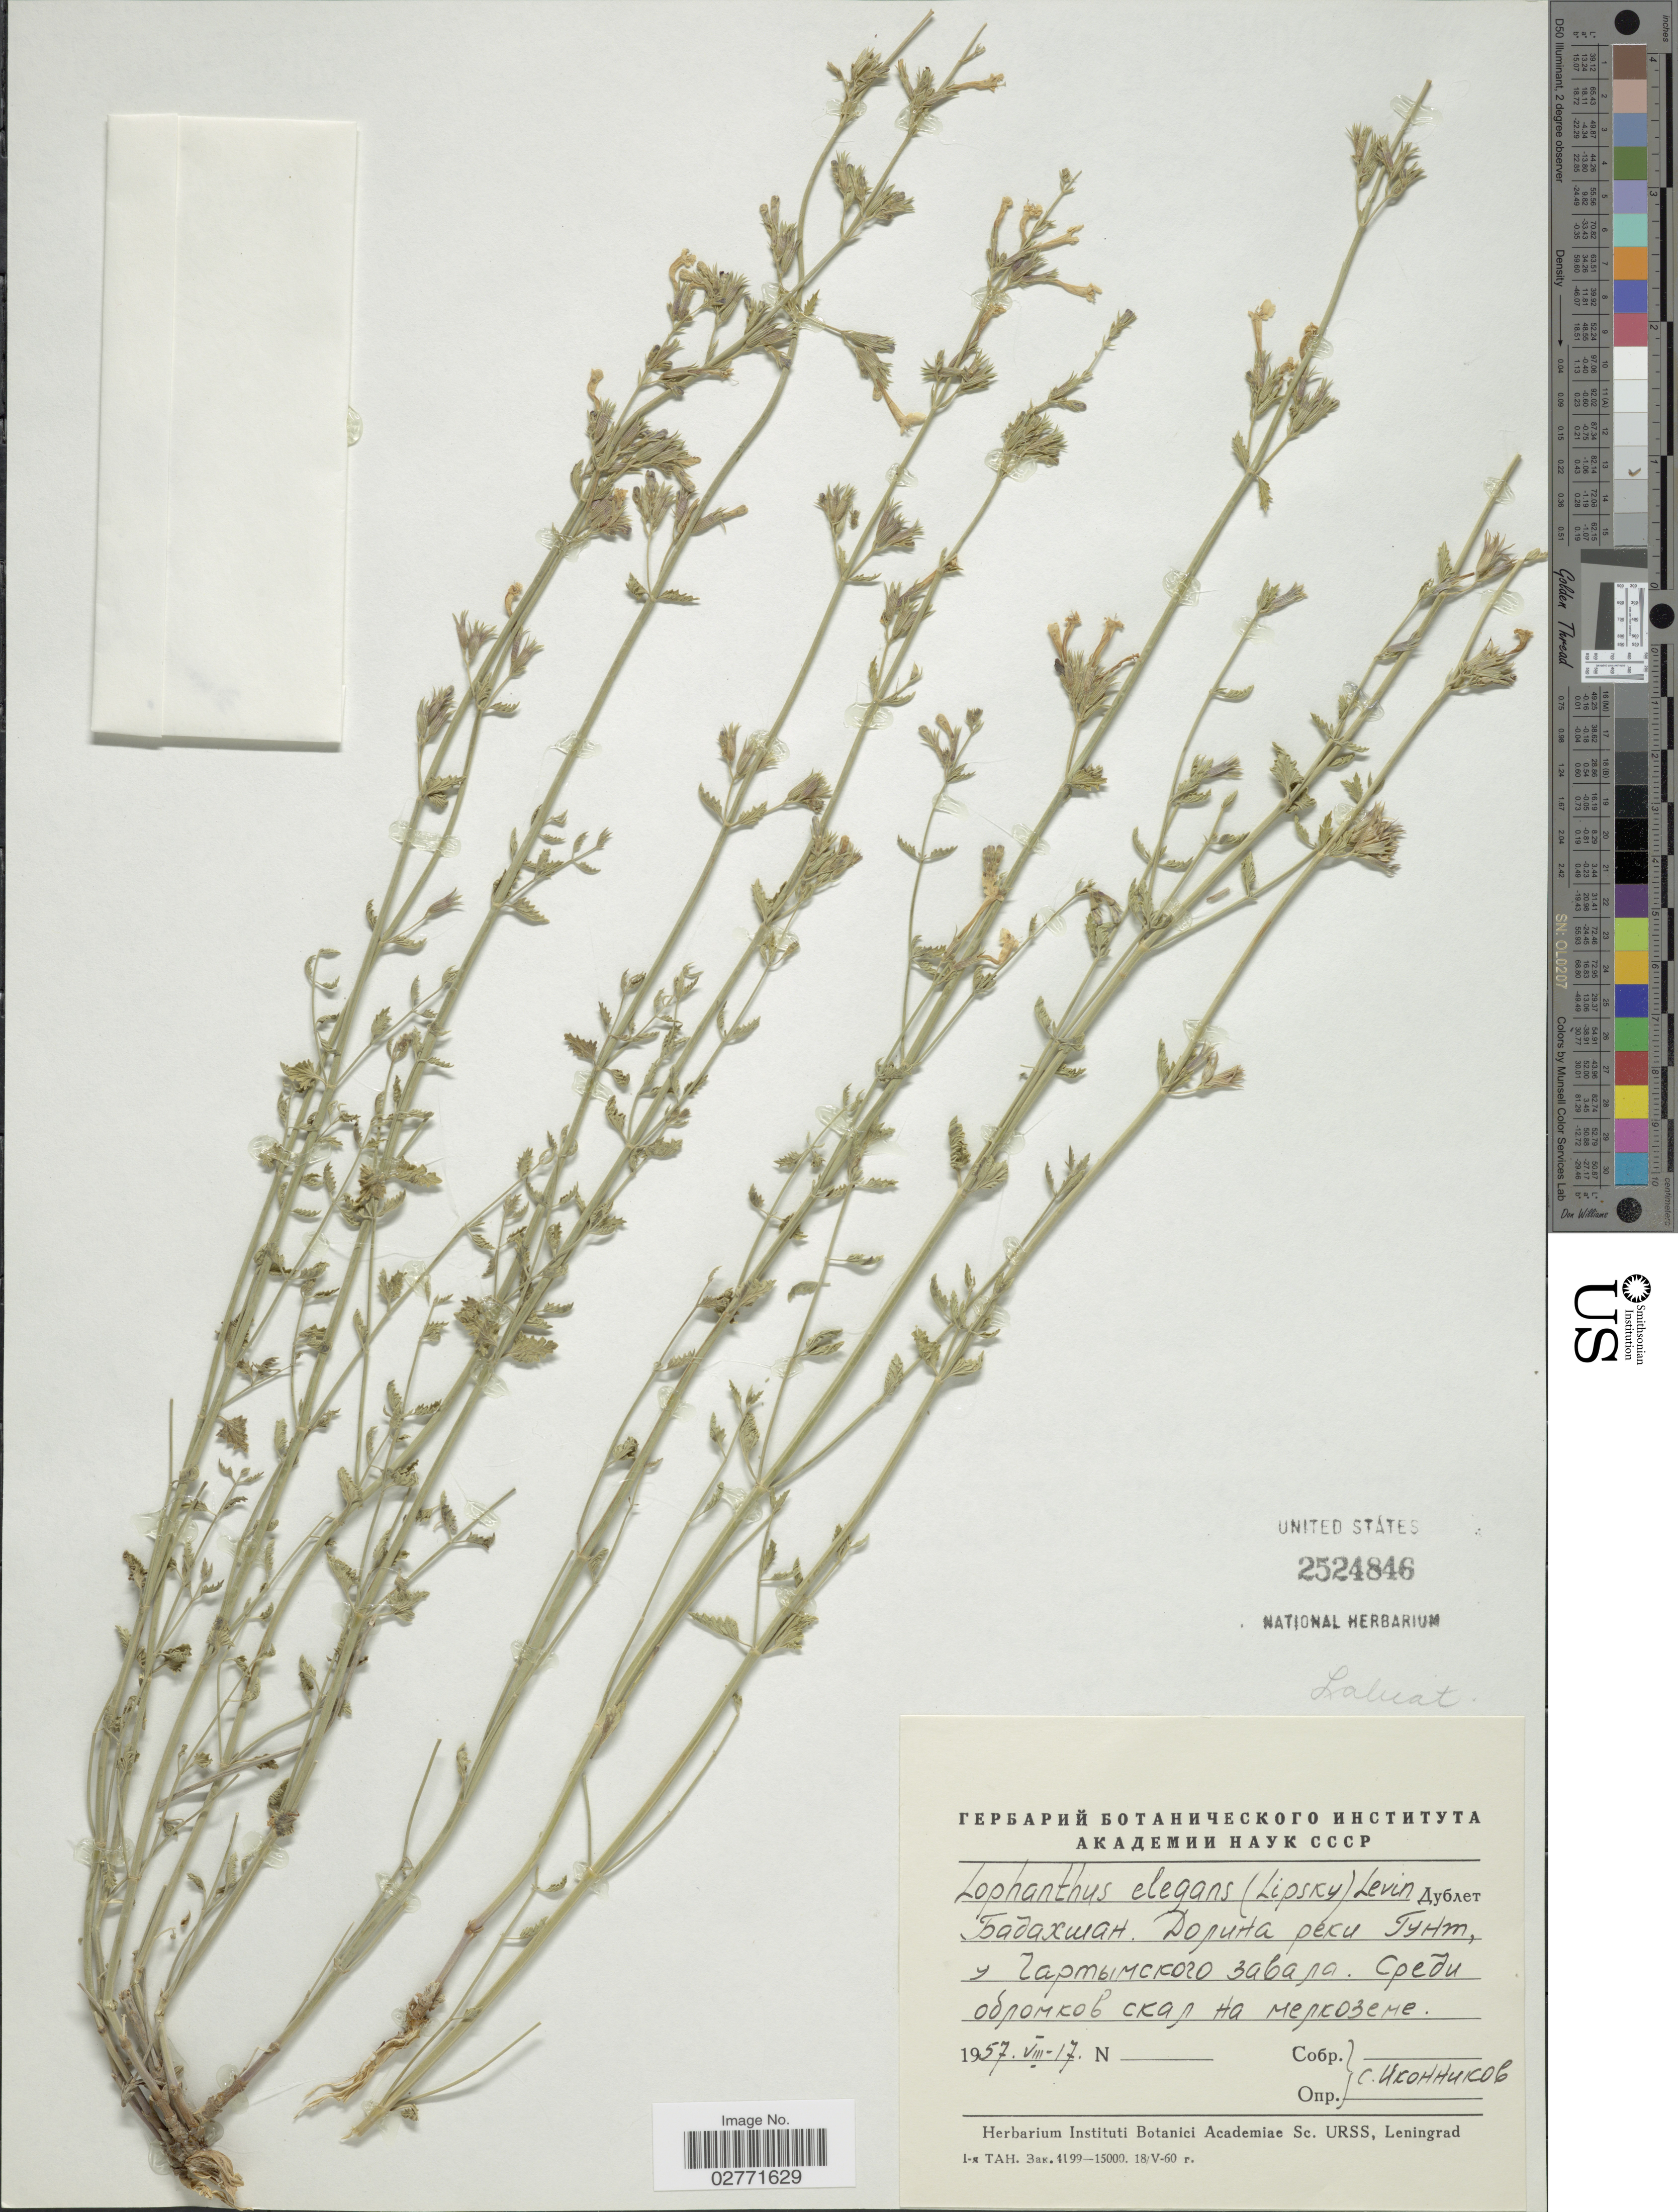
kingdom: Plantae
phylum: Tracheophyta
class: Magnoliopsida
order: Lamiales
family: Lamiaceae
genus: Lophanthus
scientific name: Lophanthus elegans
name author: (Lipsky) Levin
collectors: S. S. Ikonnikov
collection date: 1957-08-17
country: Tajikistan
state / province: Gorno-Badakhstan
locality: Valley of River Gunt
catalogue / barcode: US 2524846